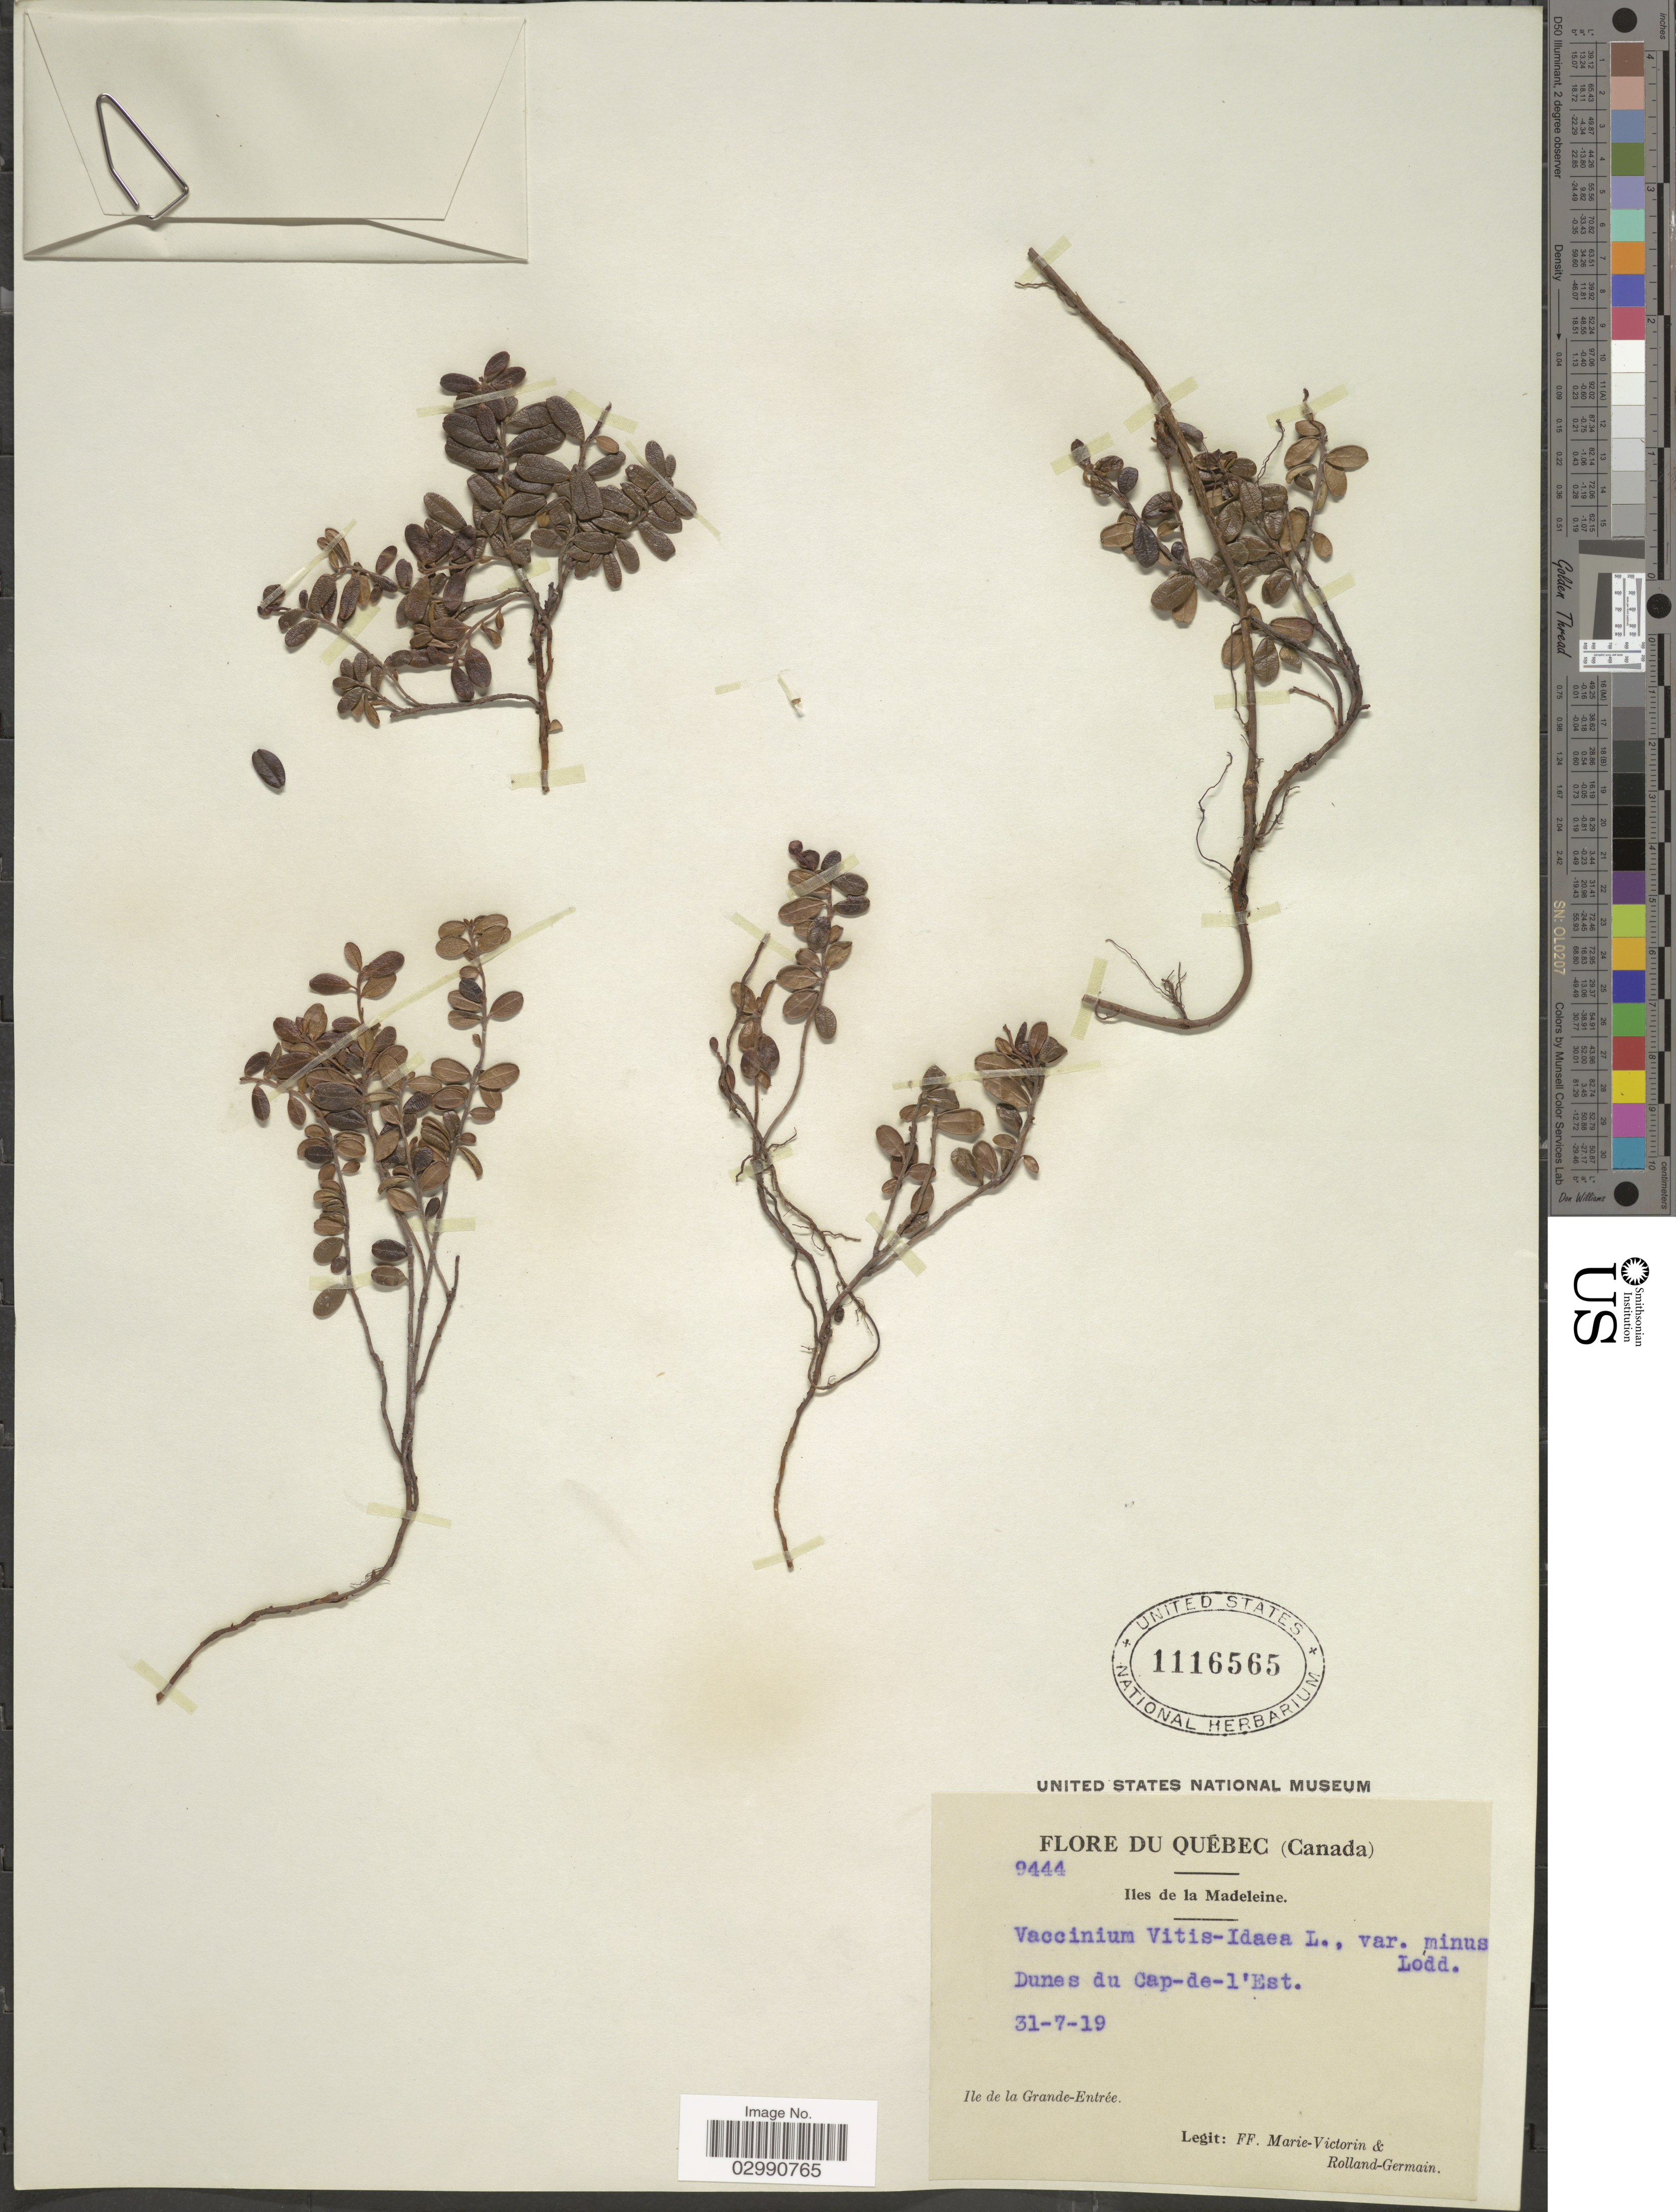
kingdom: Plantae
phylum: Tracheophyta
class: Magnoliopsida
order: Ericales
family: Ericaceae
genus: Vaccinium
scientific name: Vaccinium vitis-idaea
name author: L.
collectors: F. Marie-Victorin & Rolland-Germain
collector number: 9444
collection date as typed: Transcribed d/m/y: 31/7/19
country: Canada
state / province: Quebec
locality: Iles de la Madeleine, Dunes du Cap-de-l'Est, Ile de la Grande-Entrée.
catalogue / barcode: US 1116565